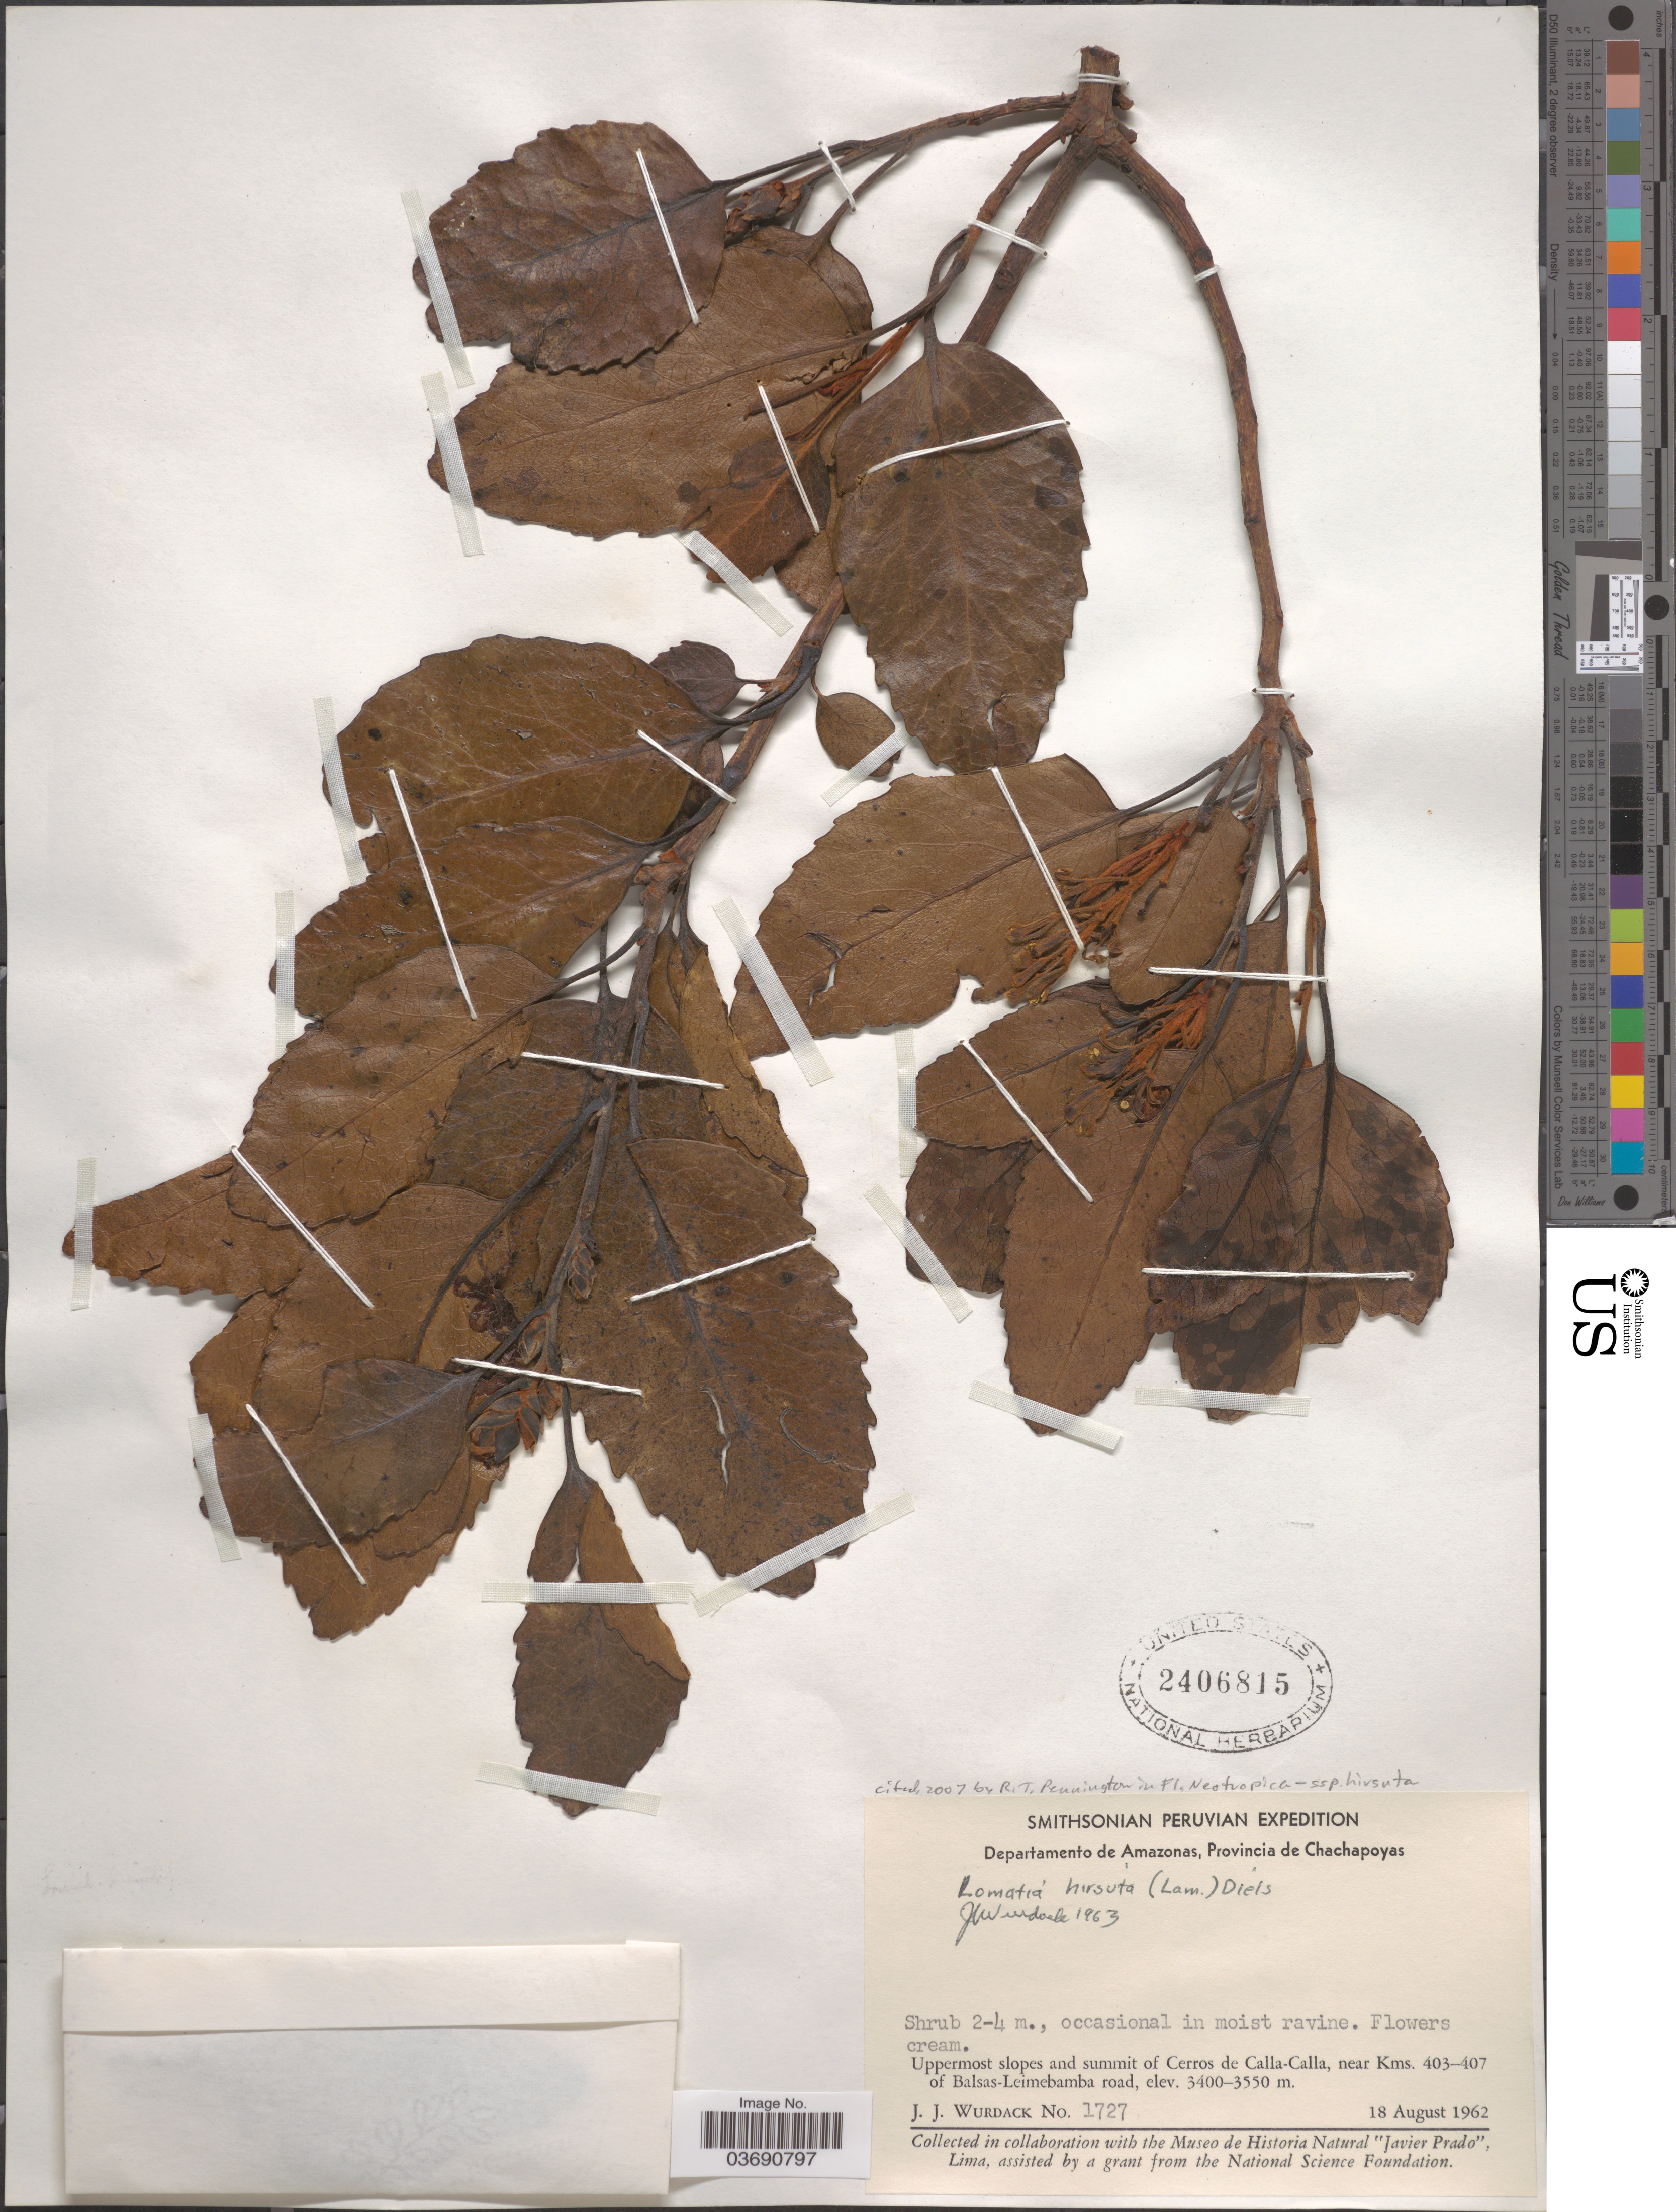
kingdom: Plantae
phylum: Tracheophyta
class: Magnoliopsida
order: Proteales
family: Proteaceae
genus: Lomatia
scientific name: Lomatia hirsuta subsp. hirsuta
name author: (Lam.) Diels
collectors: J. J. Wurdack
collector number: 1727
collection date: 1962-08-18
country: Peru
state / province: Amazonas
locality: Departamento de Amazonas, Provincia de Chachapoyas. Uppermost slopes and summit of Cerros de Calla-Calla, near Kms. 403-407 of Balsas-Leimebamba road.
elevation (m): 3400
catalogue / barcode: US 2406815